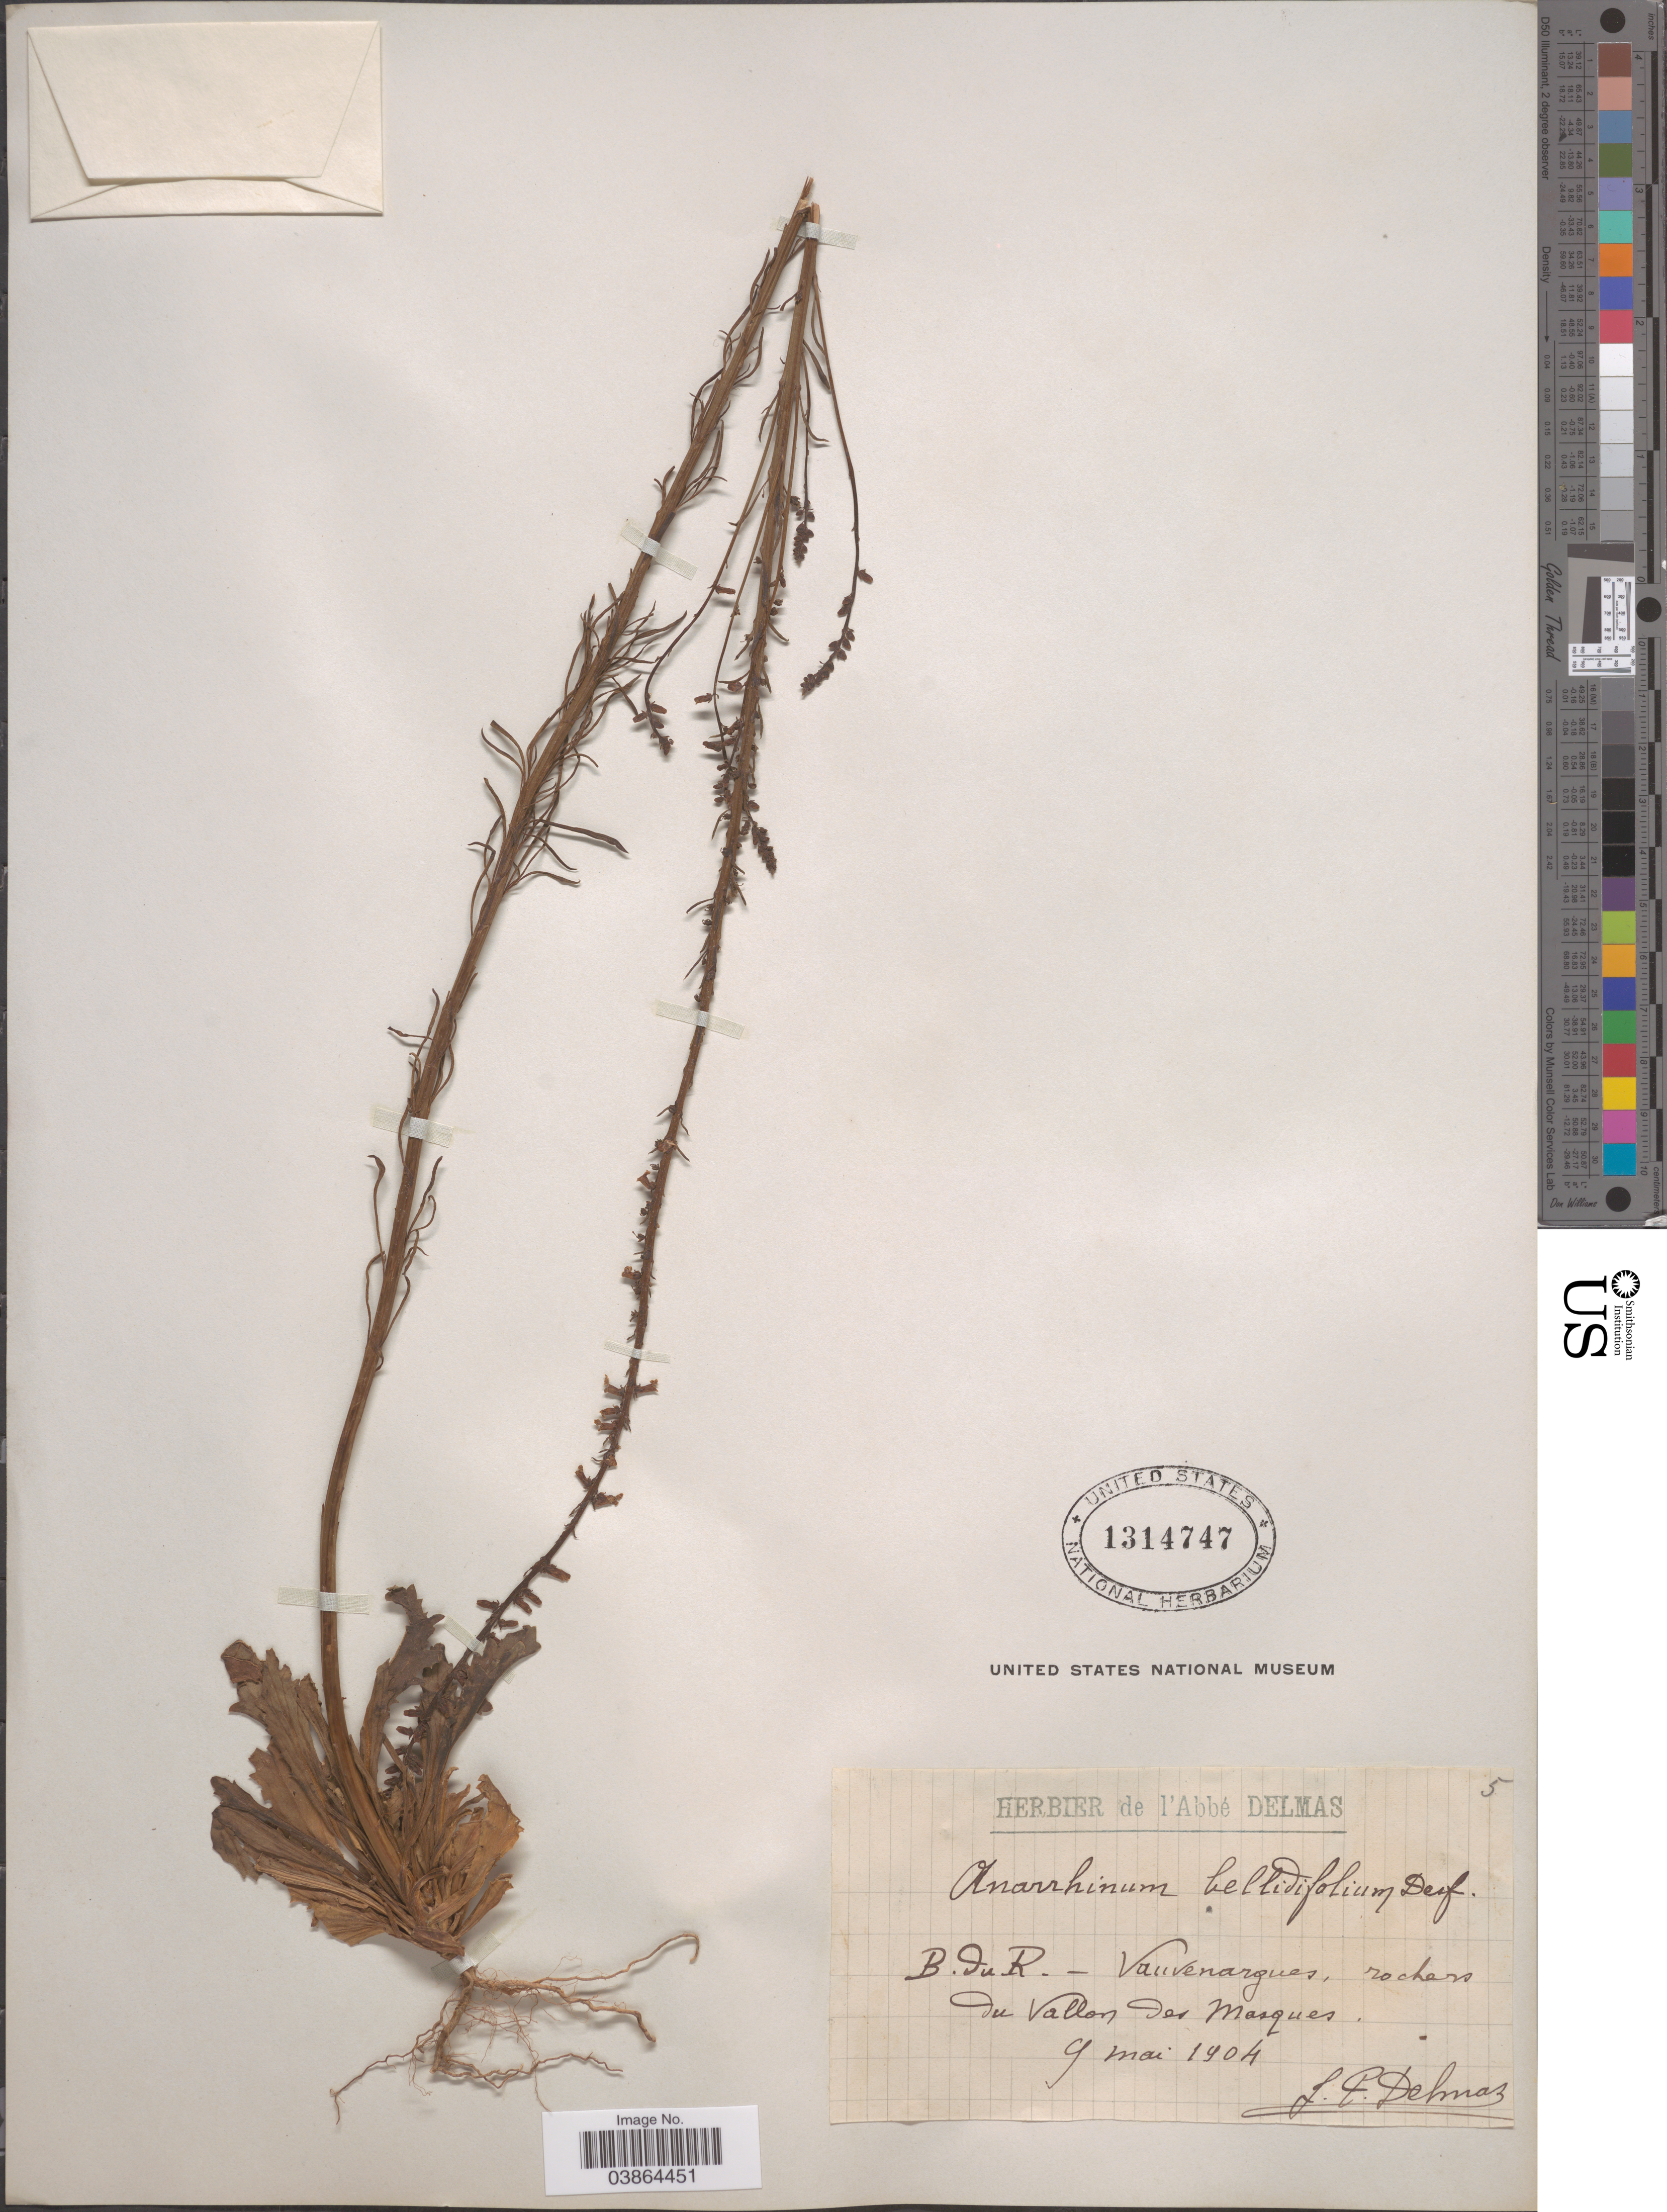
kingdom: Plantae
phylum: Tracheophyta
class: Magnoliopsida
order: Lamiales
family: Plantaginaceae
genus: Anarrhinum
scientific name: Anarrhinum bellidifolium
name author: (L.) Willd.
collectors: J. Delmas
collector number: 5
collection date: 1904-05-09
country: France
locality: B.du R. - Vauvenargues, rochers du Vallon des Masques.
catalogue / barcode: US 1314747